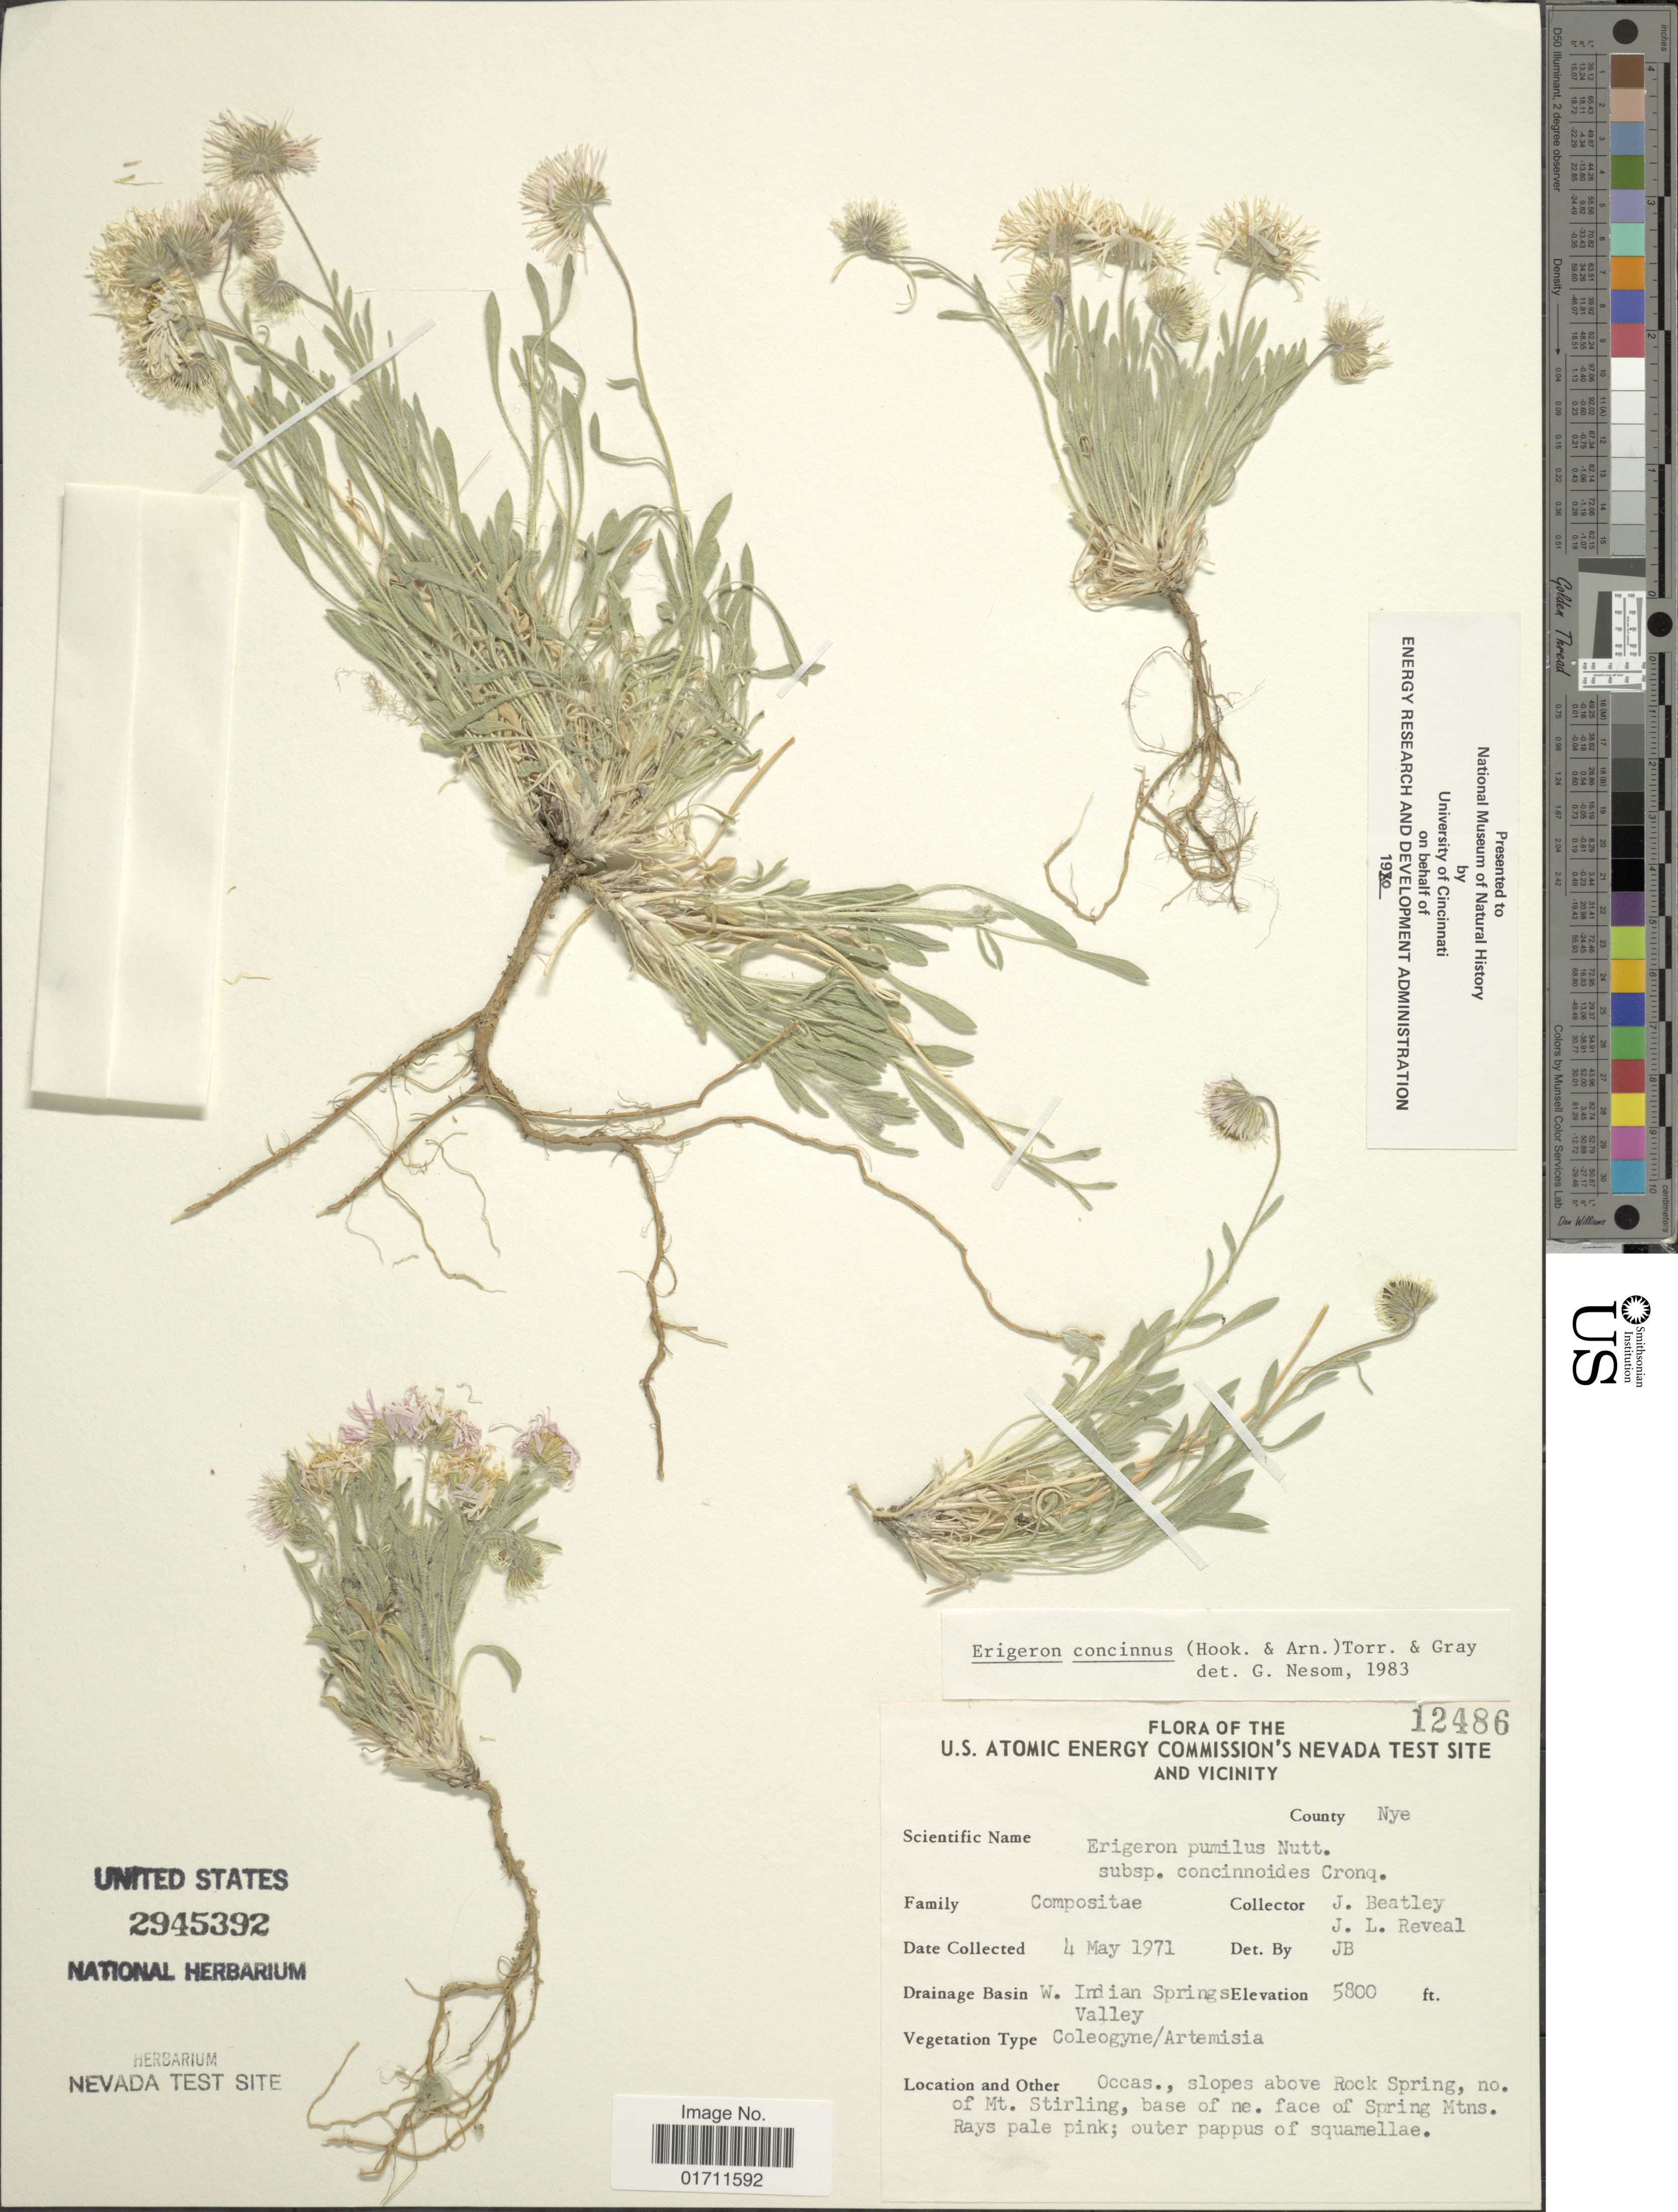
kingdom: Plantae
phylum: Tracheophyta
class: Magnoliopsida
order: Asterales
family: Asteraceae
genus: Erigeron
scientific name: Erigeron concinnus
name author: (Hook. & Arn.) Torr. & A. Gray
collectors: J. C. Beatley & J. L. Reveal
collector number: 12486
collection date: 1971-05-04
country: United States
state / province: Nevada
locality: U.S. Atomic Energy Commisson's Nevada Test Site and Vicinity, County Nye, Drainage Basin W. Indian Springs Valley, Occas., slopes above Rock Spring, no of Mt. Stirling, base of ne face of Spring Mtns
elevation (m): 1768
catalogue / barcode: US 2945392